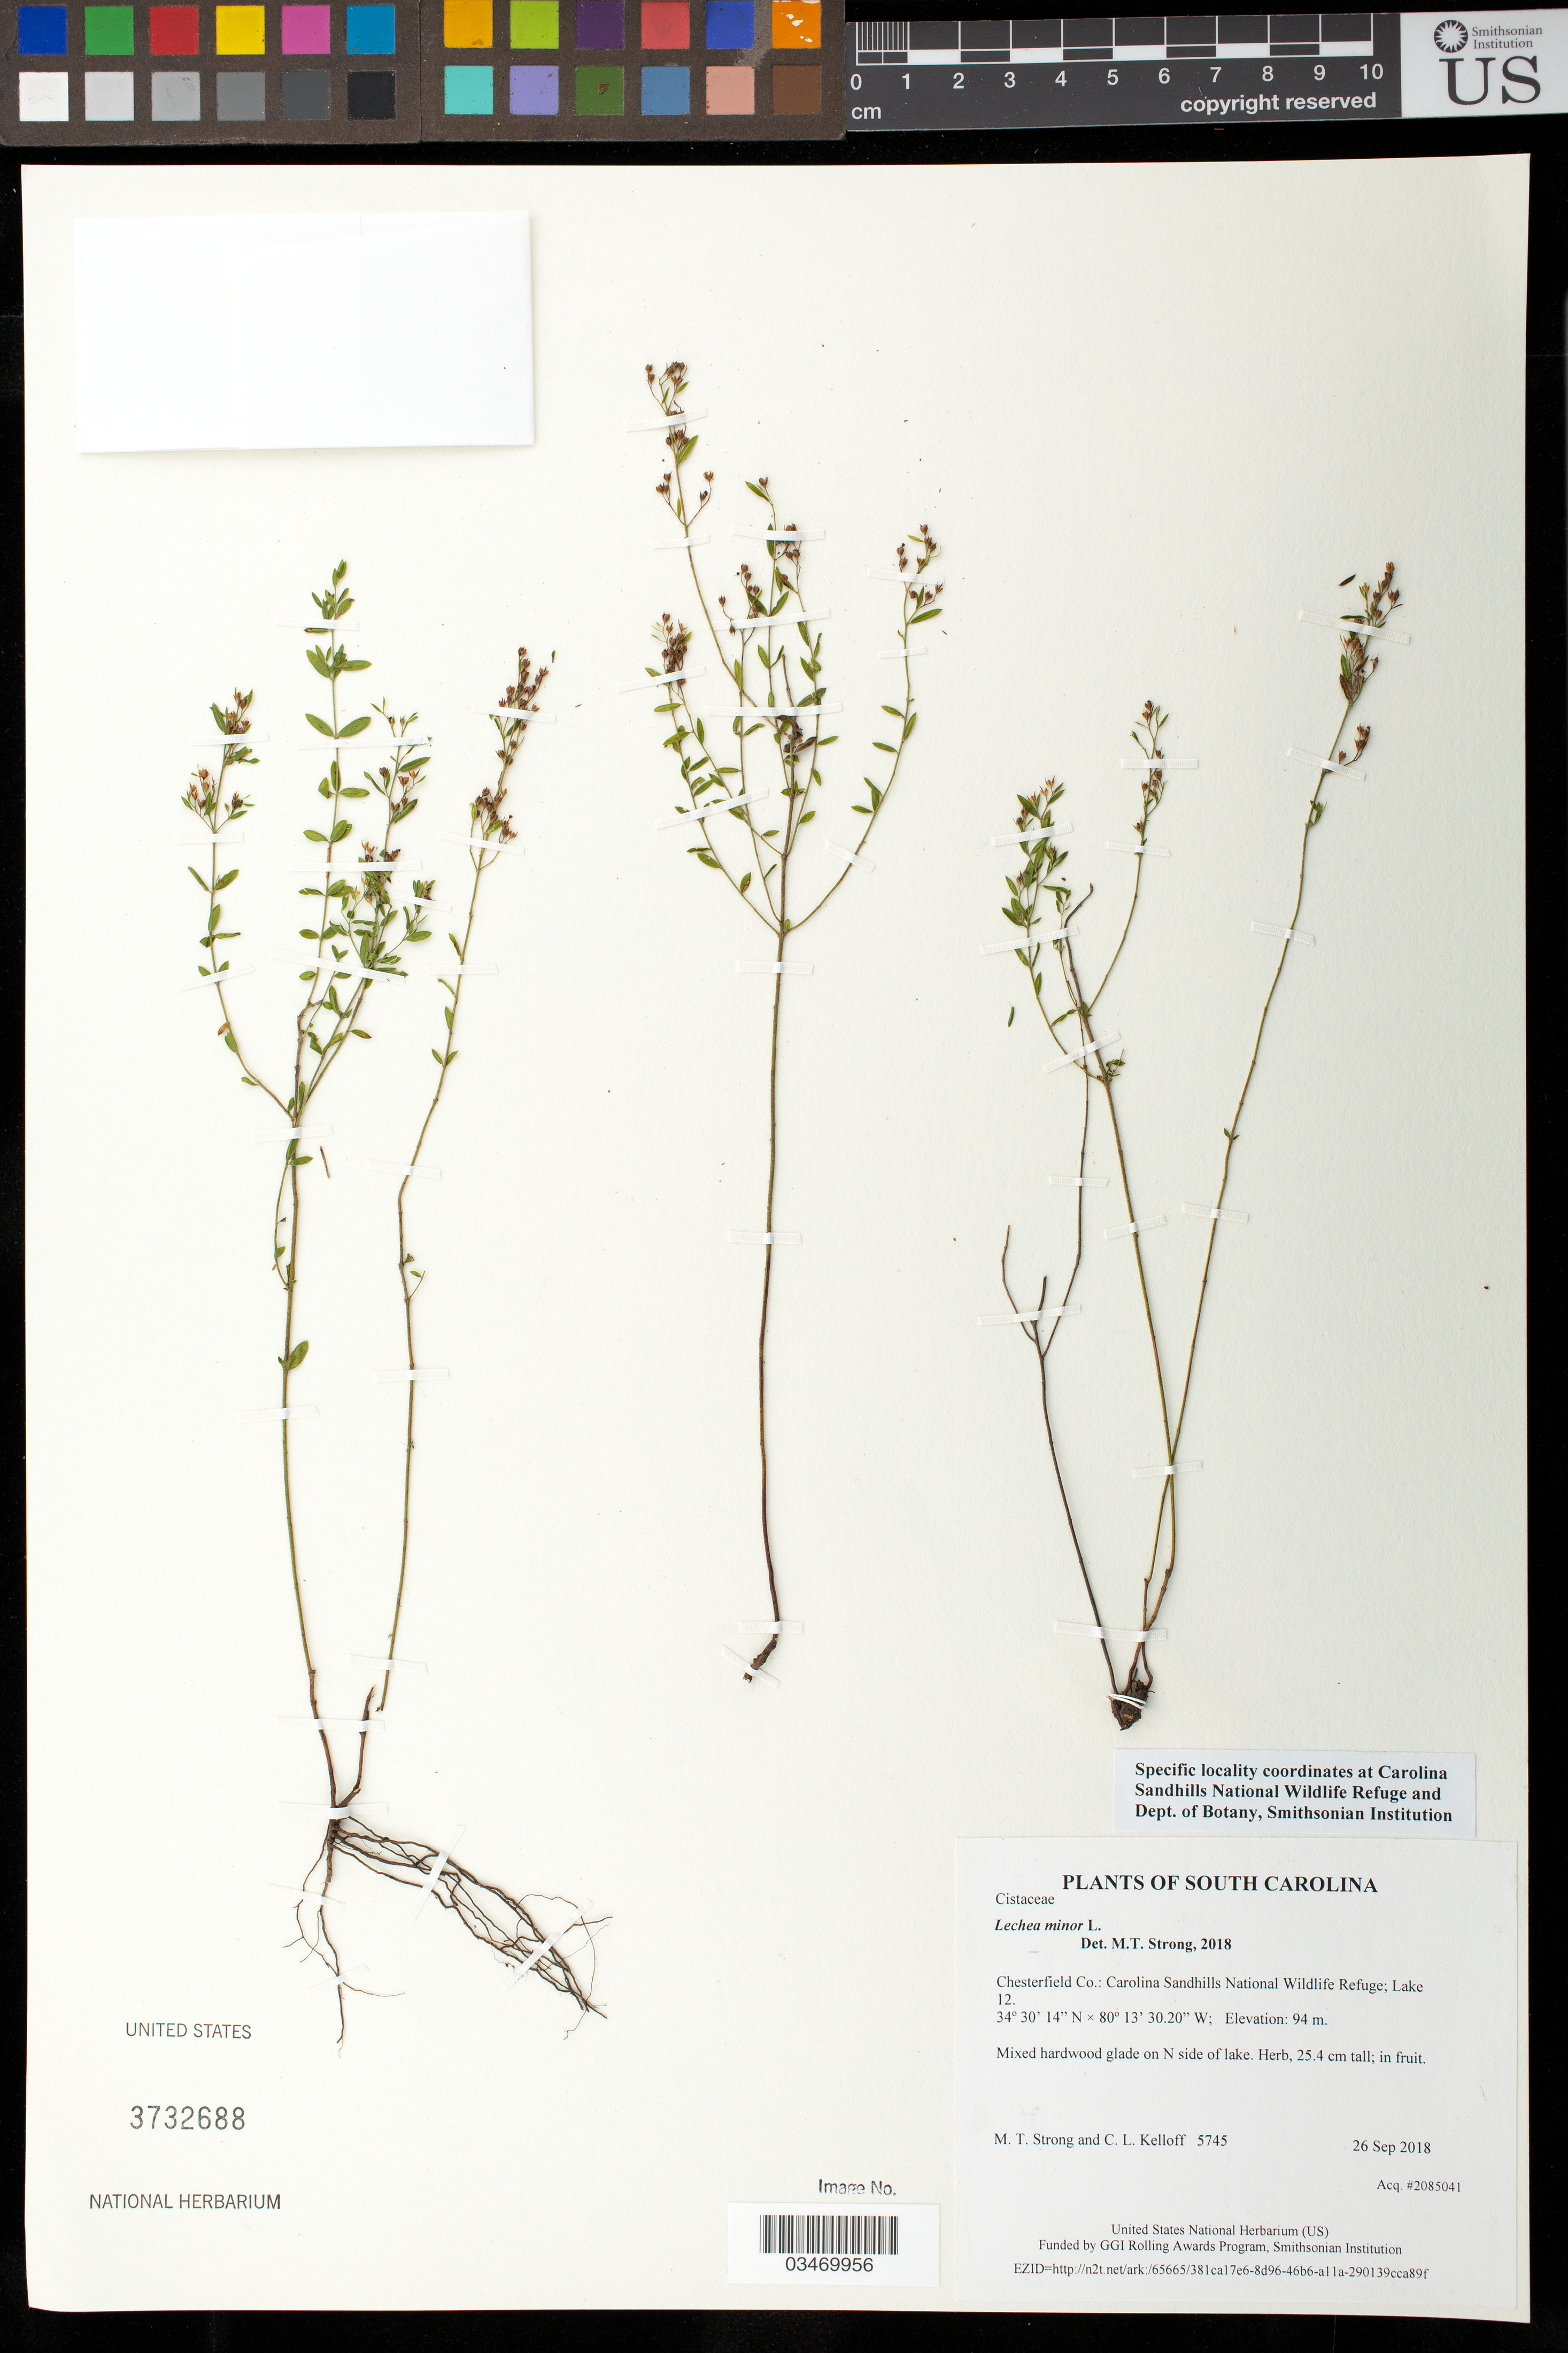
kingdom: Plantae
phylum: Tracheophyta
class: Magnoliopsida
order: Malvales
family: Cistaceae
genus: Lechea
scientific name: Lechea minor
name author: L.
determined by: Strong, M. T., (US), Smithsonian Institution - National Museum of Natural History (UNITED STATES)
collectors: M. T. Strong & C. L. Kelloff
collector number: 5745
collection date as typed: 26 Sep 2018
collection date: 2018-09-26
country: United States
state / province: South Carolina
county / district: Chesterfield Co.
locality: Carolina Sandhills National Wildlife Refuge; Lake 12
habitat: Mixed hardwood glade on N side of lake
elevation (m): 94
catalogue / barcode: US 3732688